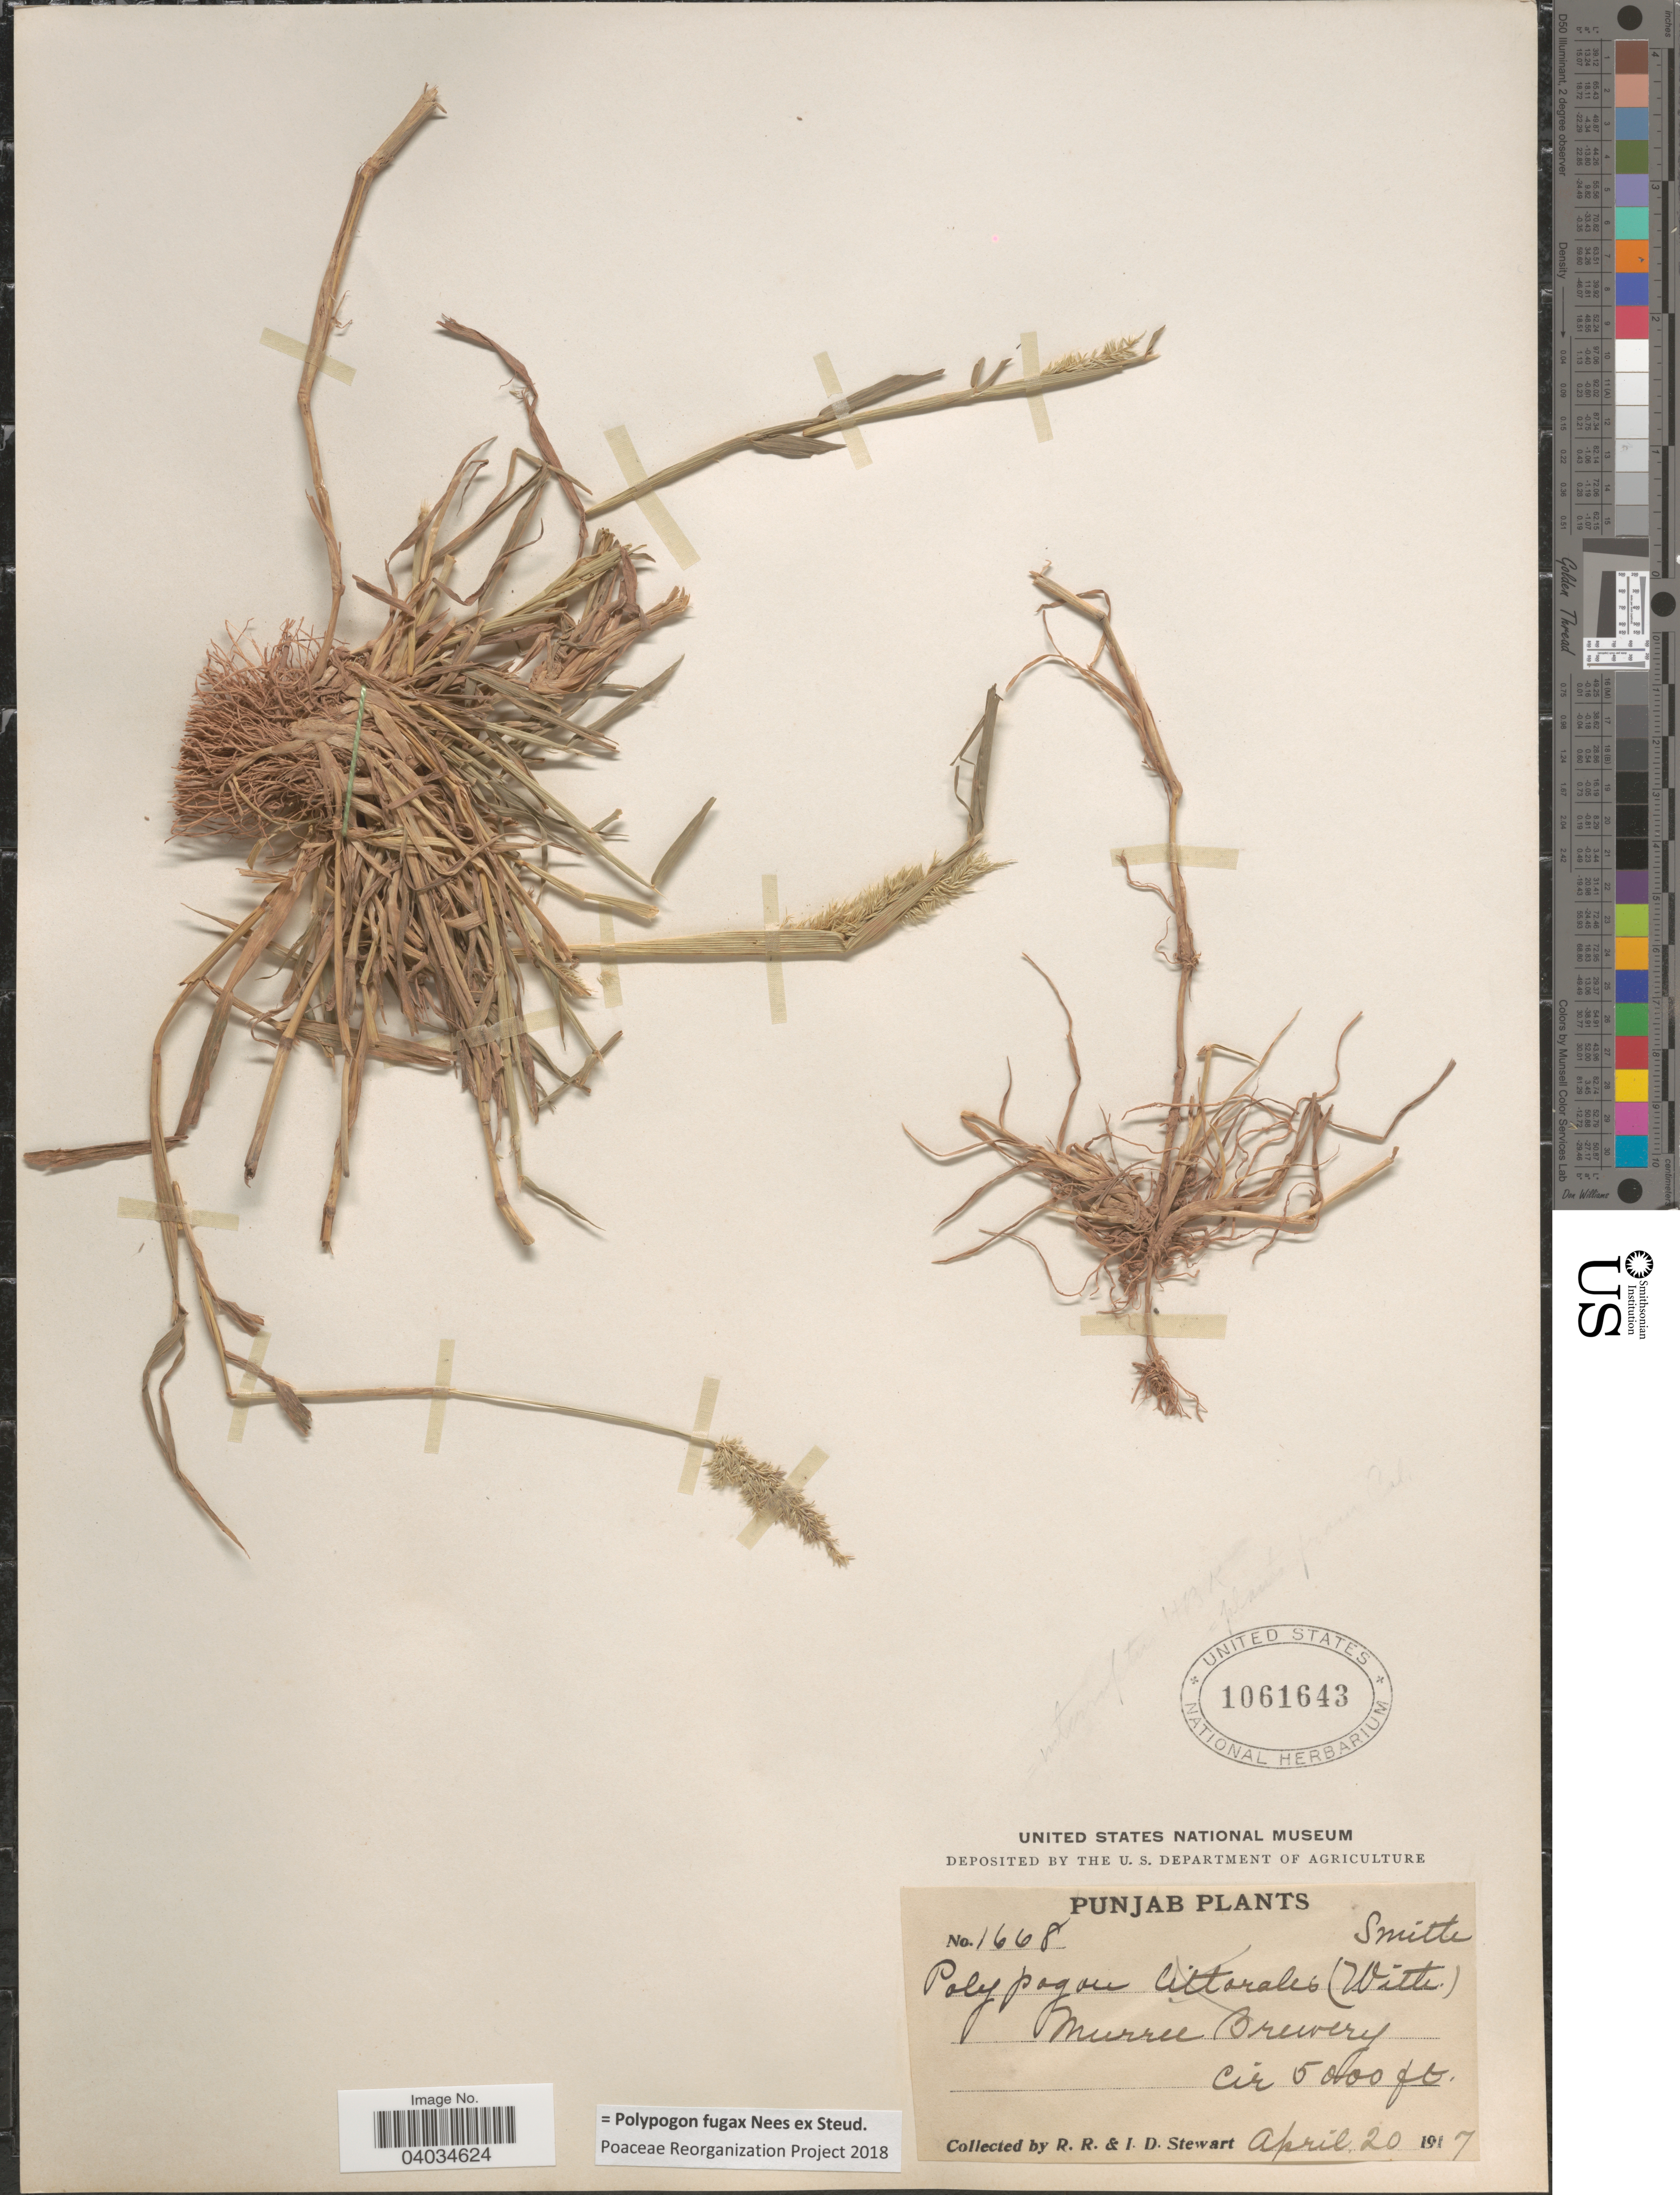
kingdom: Plantae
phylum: Tracheophyta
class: Liliopsida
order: Poales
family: Poaceae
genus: Polypogon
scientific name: Polypogon fugax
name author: Nees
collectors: R. Stewart & I. Stewart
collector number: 1668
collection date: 1917-04-20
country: Pakistan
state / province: Punjab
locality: Murree Brewery.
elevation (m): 1524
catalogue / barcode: US 1061643